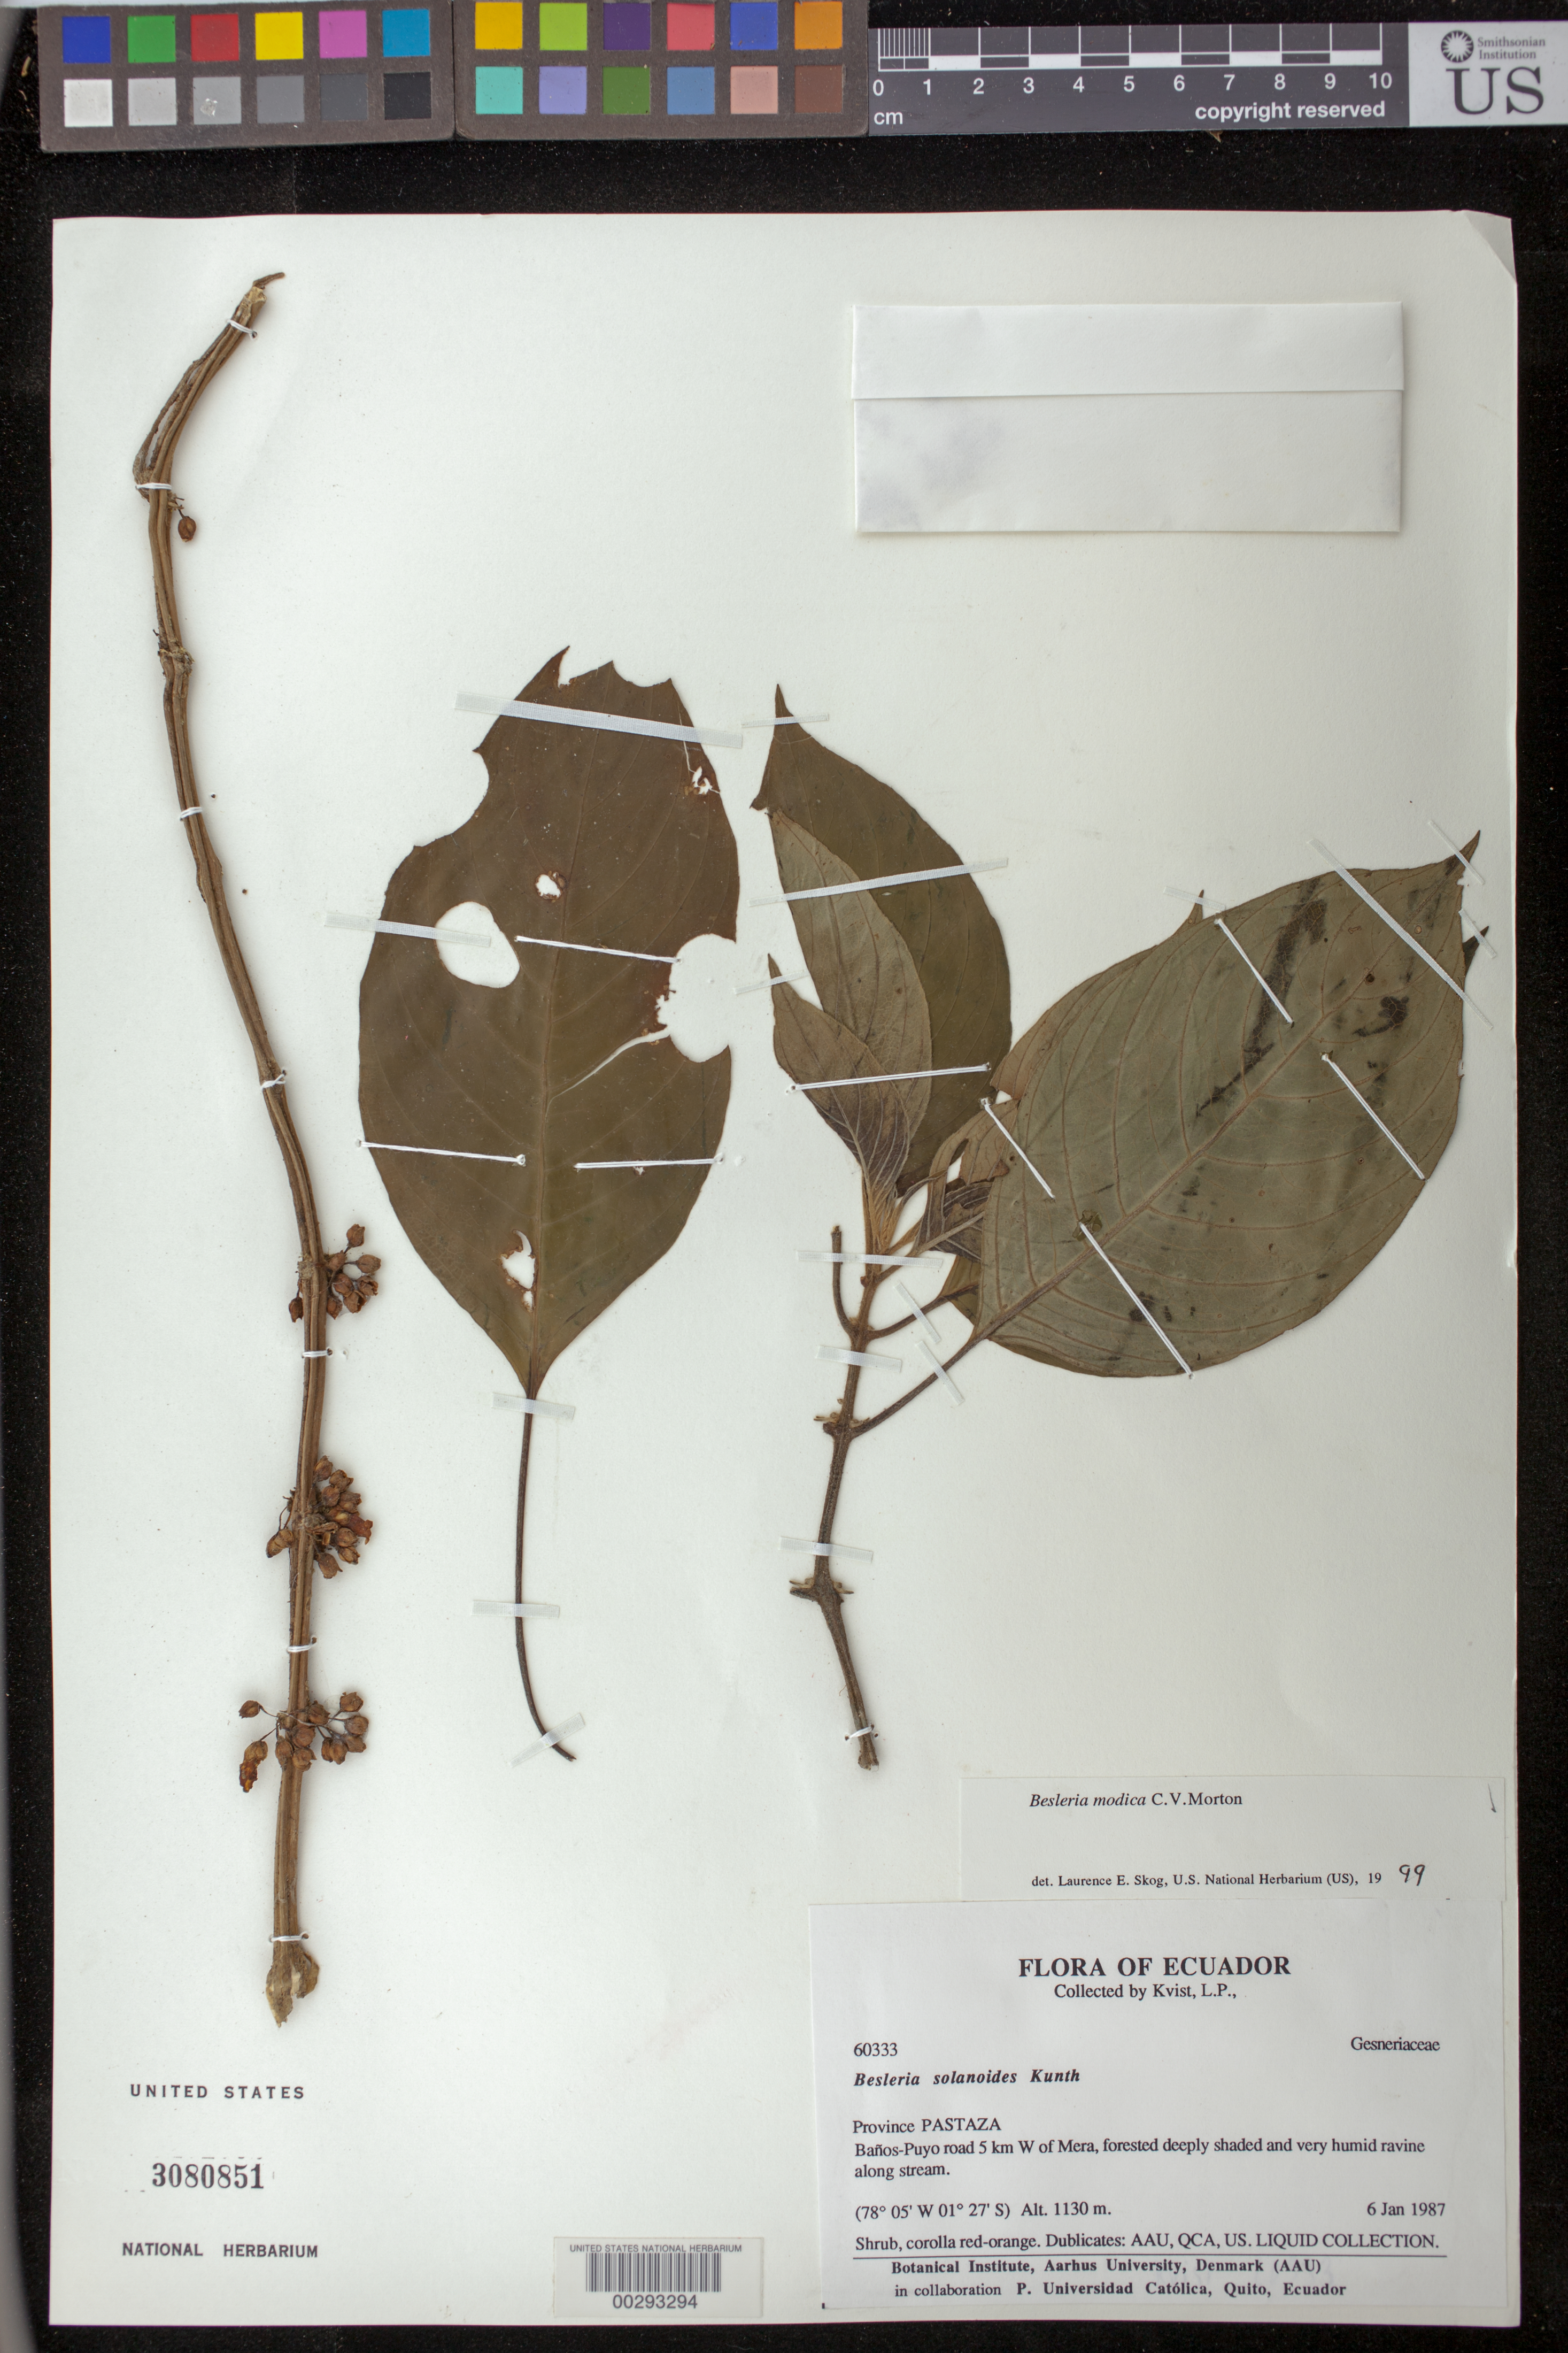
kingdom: Plantae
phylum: Tracheophyta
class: Magnoliopsida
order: Lamiales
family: Gesneriaceae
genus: Besleria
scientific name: Besleria solanoides var. solanoides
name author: Kunth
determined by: Skog, Laurence E.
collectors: L. P. Kvist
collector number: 60333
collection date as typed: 06 Jan 1987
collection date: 1987-01-06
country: Ecuador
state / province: Pastaza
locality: Banos - Puyo road 5 km W of Mera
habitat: Forested deeply shaded and very humid ravine along stream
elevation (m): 1130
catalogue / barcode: US 3080851